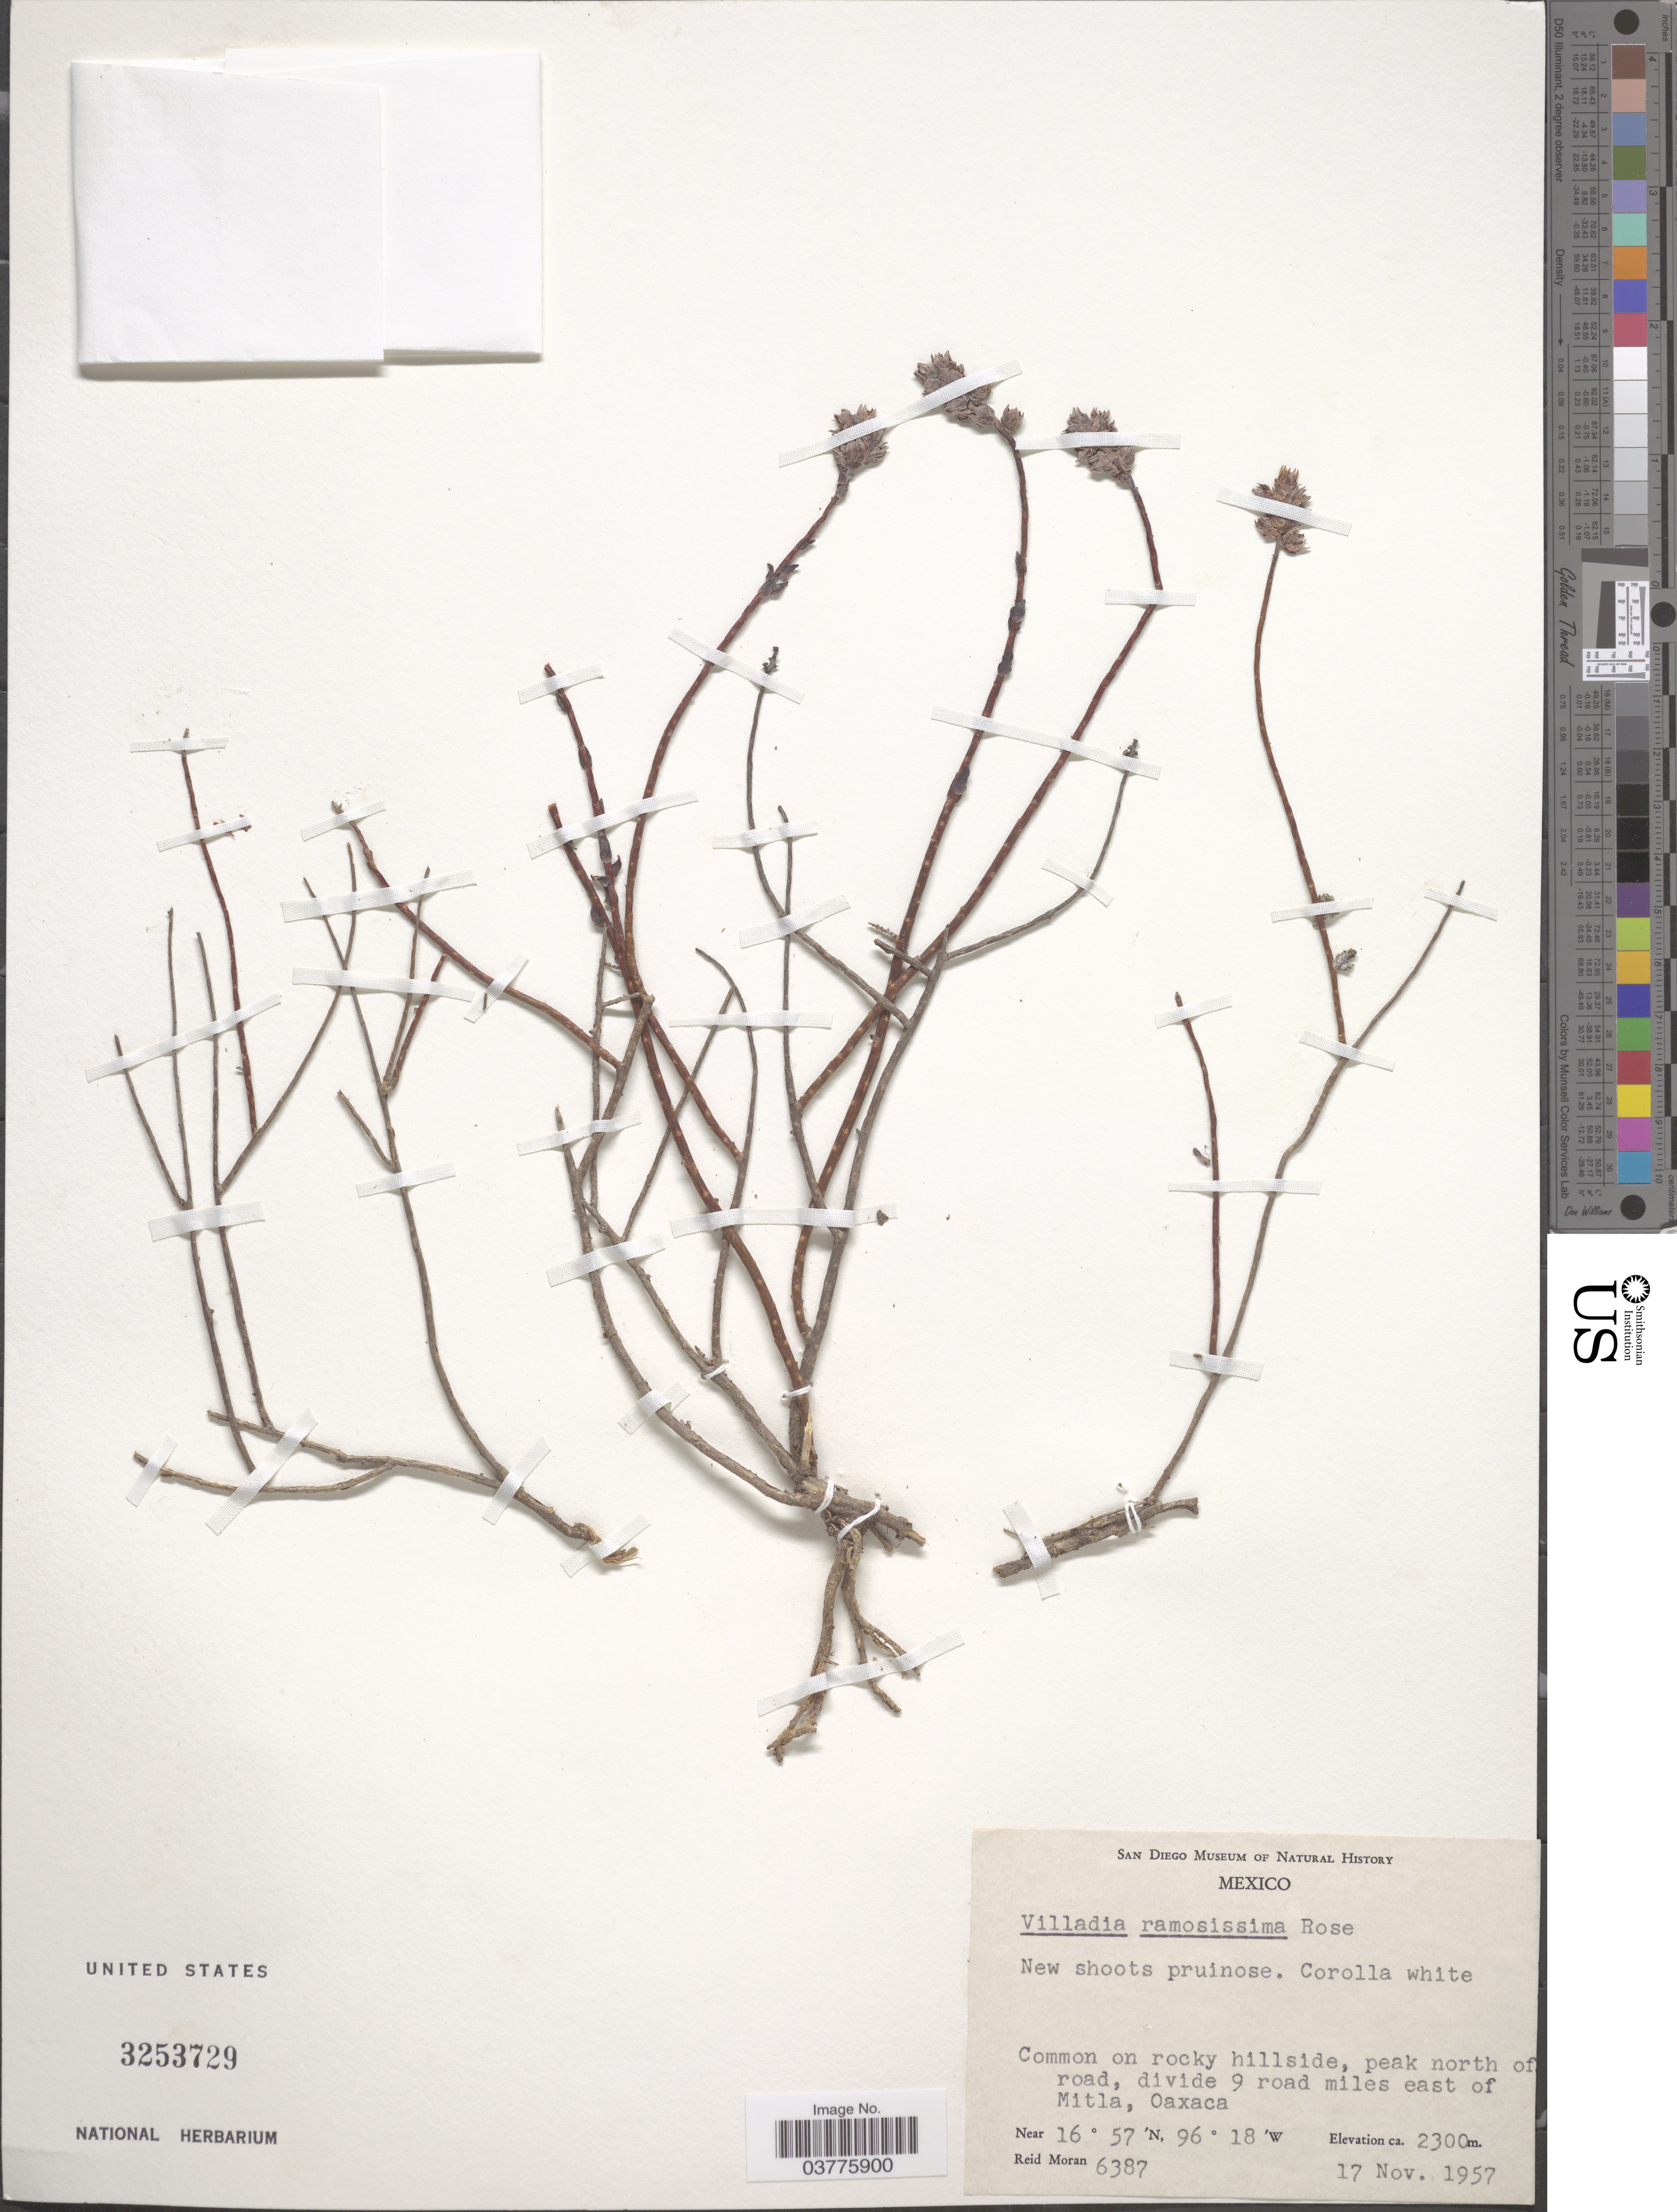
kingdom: Plantae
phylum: Tracheophyta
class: Magnoliopsida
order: Saxifragales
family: Crassulaceae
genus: Villadia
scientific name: Villadia ramosissima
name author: Rose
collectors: R. Moran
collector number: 6387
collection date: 1957-11-17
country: Mexico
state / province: Oaxaca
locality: Peak north of road, divide 9 road miles east of Mitla.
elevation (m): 2300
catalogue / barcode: US 3253729